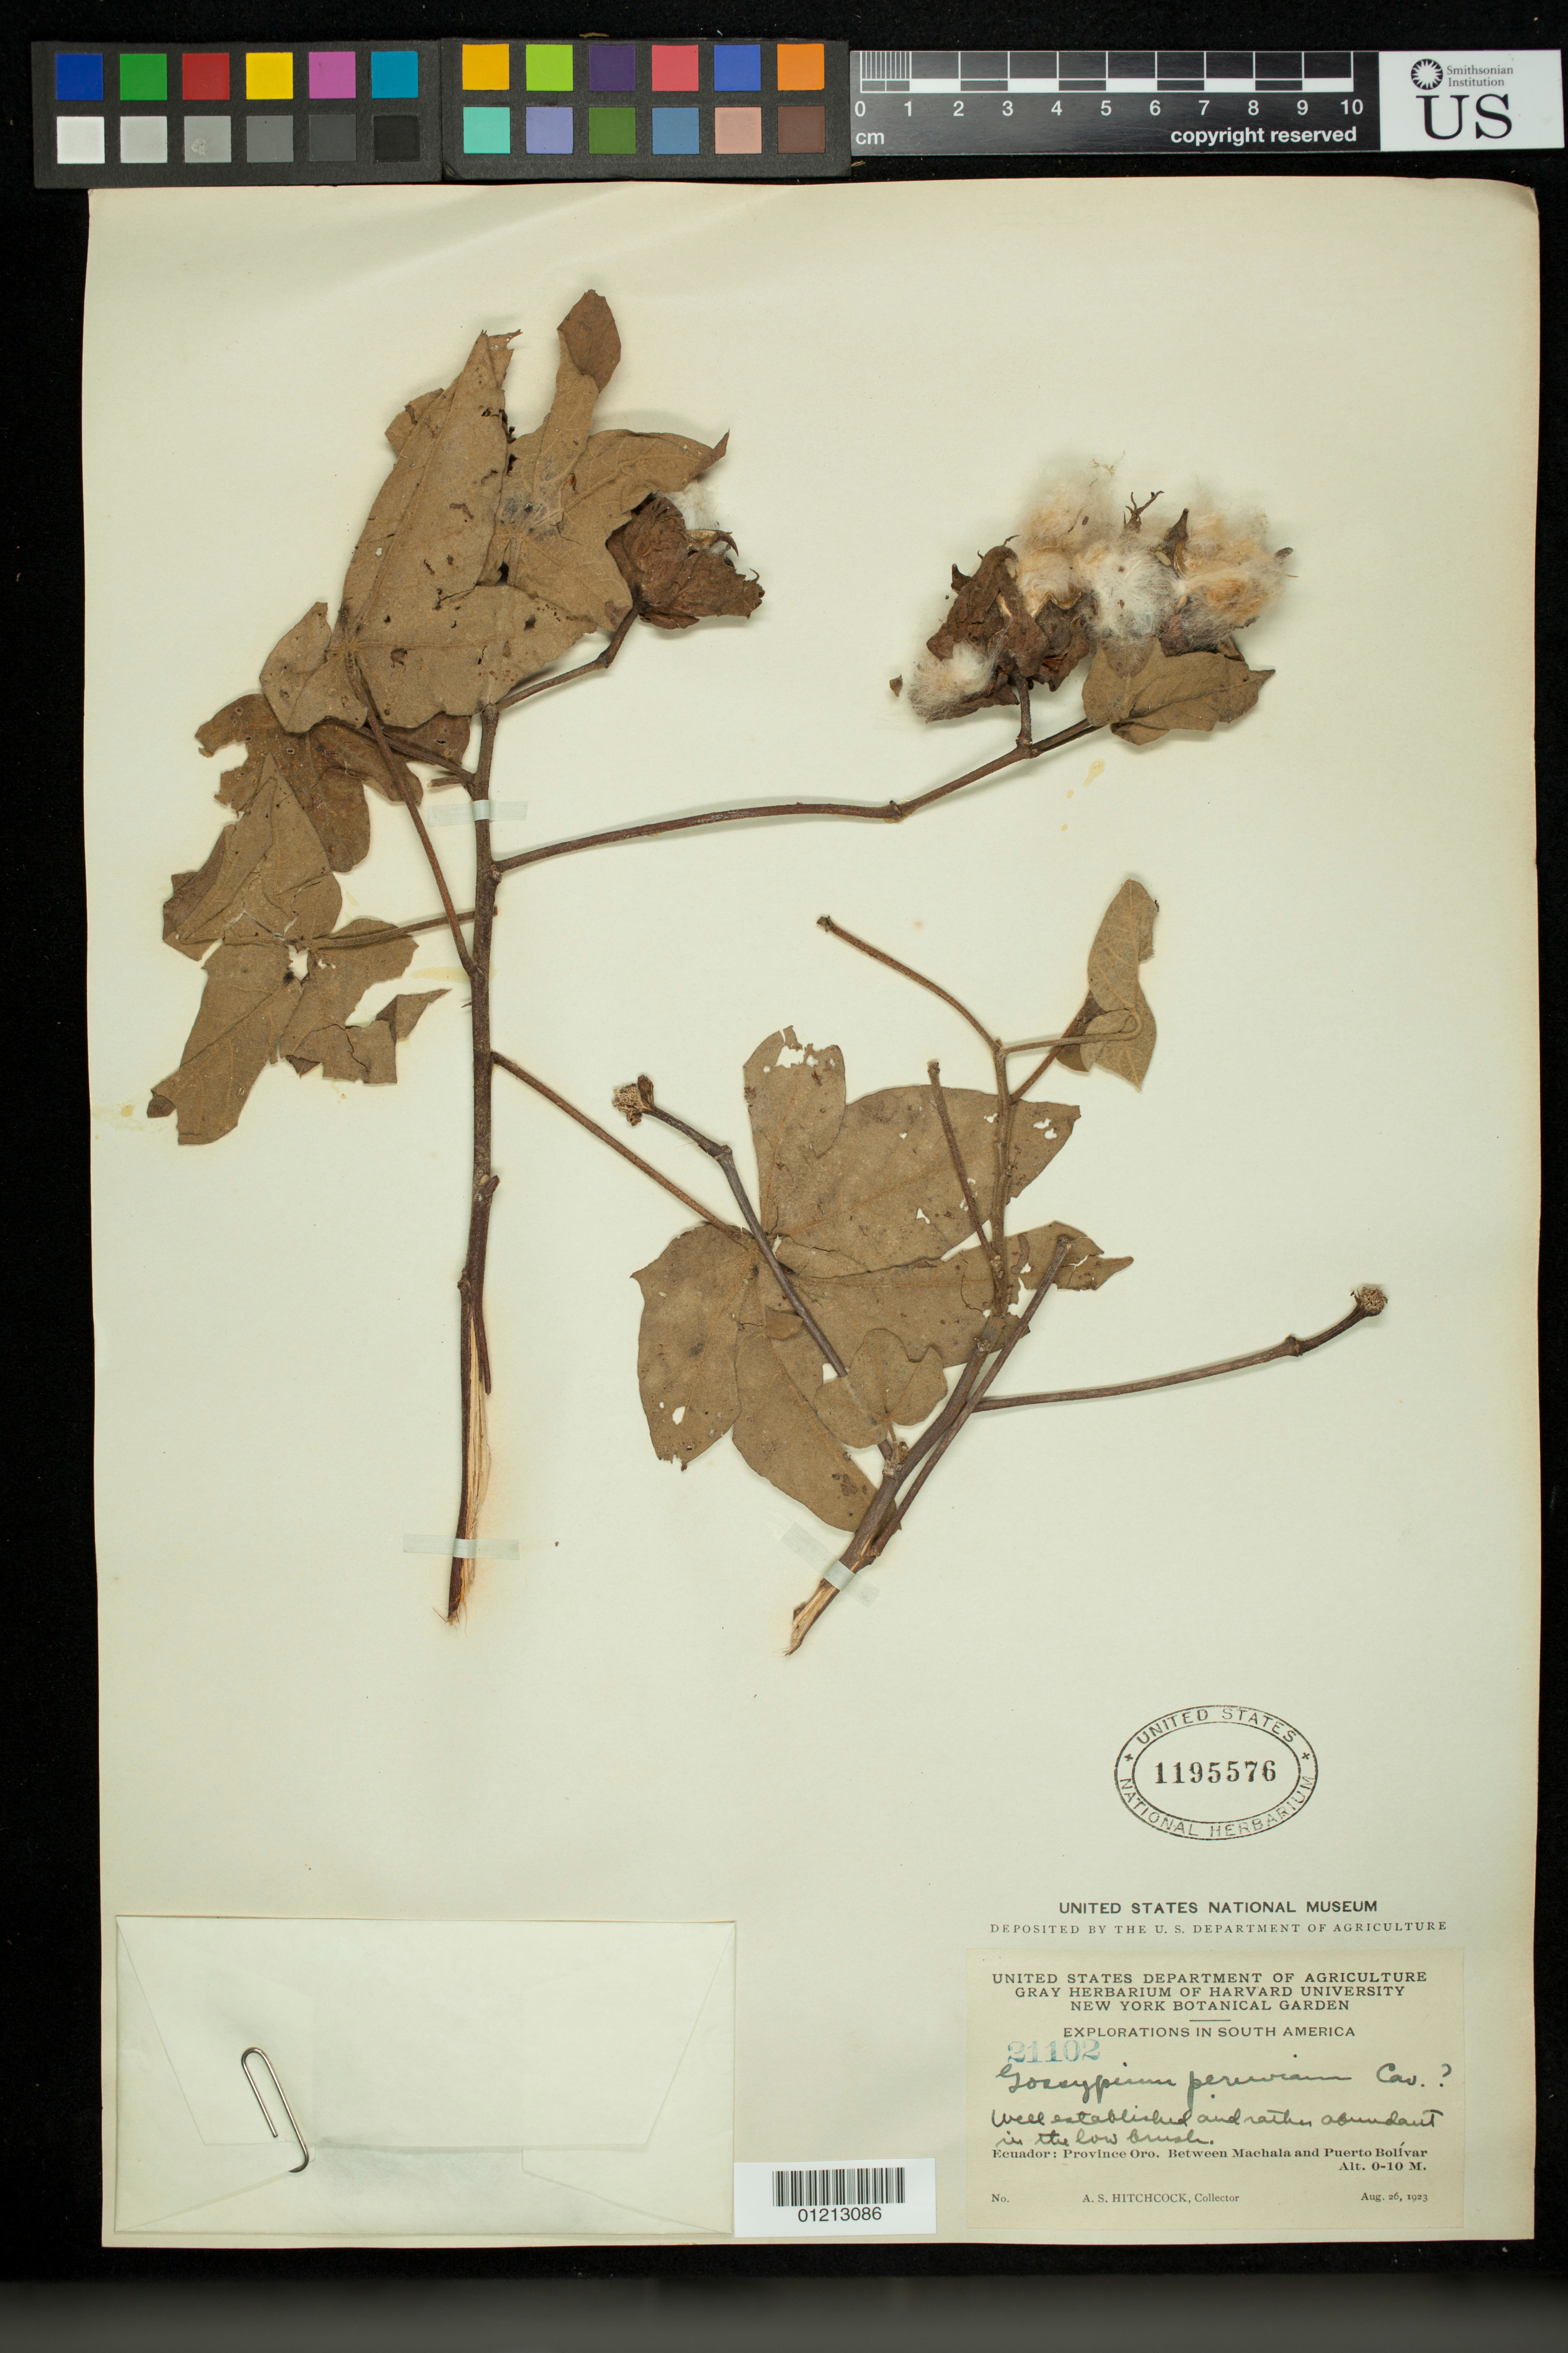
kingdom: Plantae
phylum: Tracheophyta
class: Magnoliopsida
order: Malvales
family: Malvaceae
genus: Gossypium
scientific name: Gossypium peruvianum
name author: Cav.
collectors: A. S. Hitchcock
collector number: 21102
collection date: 1923-08-26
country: Ecuador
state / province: El Oro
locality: Between Machala and Puerto Bolivar.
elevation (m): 0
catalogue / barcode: US 1195576